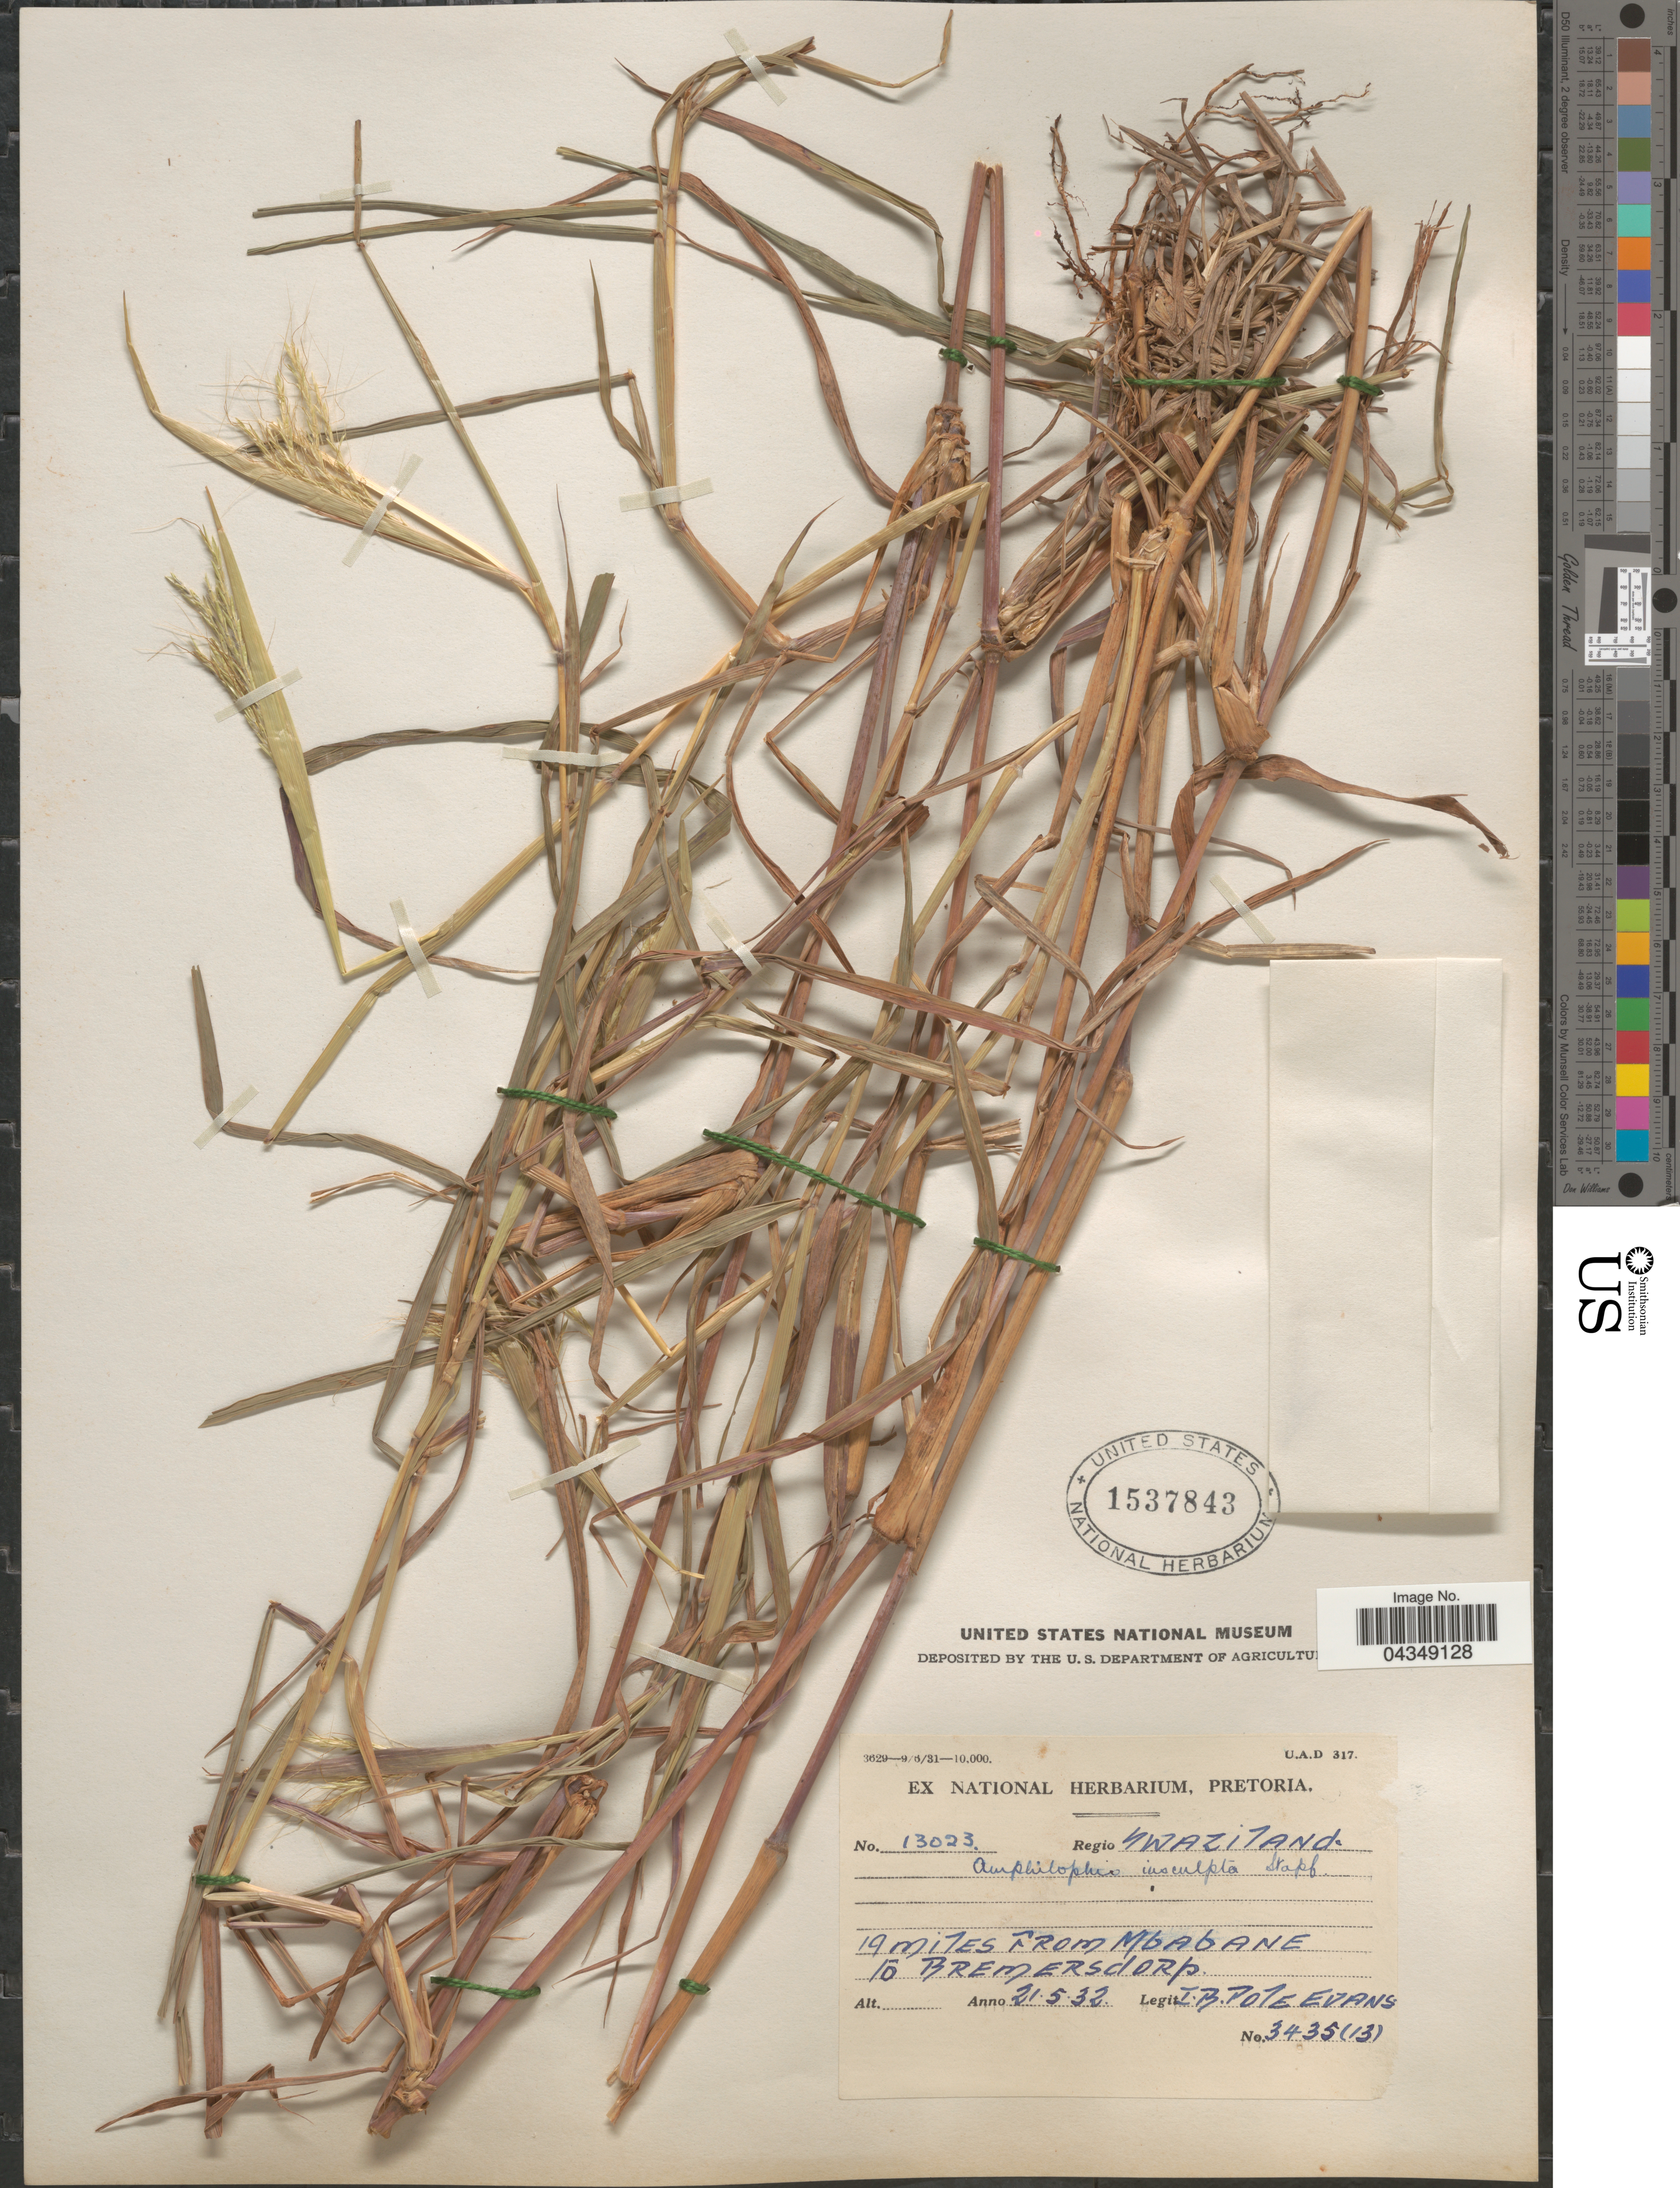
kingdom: Plantae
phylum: Tracheophyta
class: Liliopsida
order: Poales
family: Poaceae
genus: Bothriochloa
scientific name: Bothriochloa insculpta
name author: (Hochst. ex A. Rich.) A. Camus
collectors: I. B. Pole-Evans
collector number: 3435(13)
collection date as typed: Transcribed d/m/y: 21/5/32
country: Eswatini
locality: Regio Swaziland. 19 miles from Mbabane to Bremersdorp.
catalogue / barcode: US 1537843